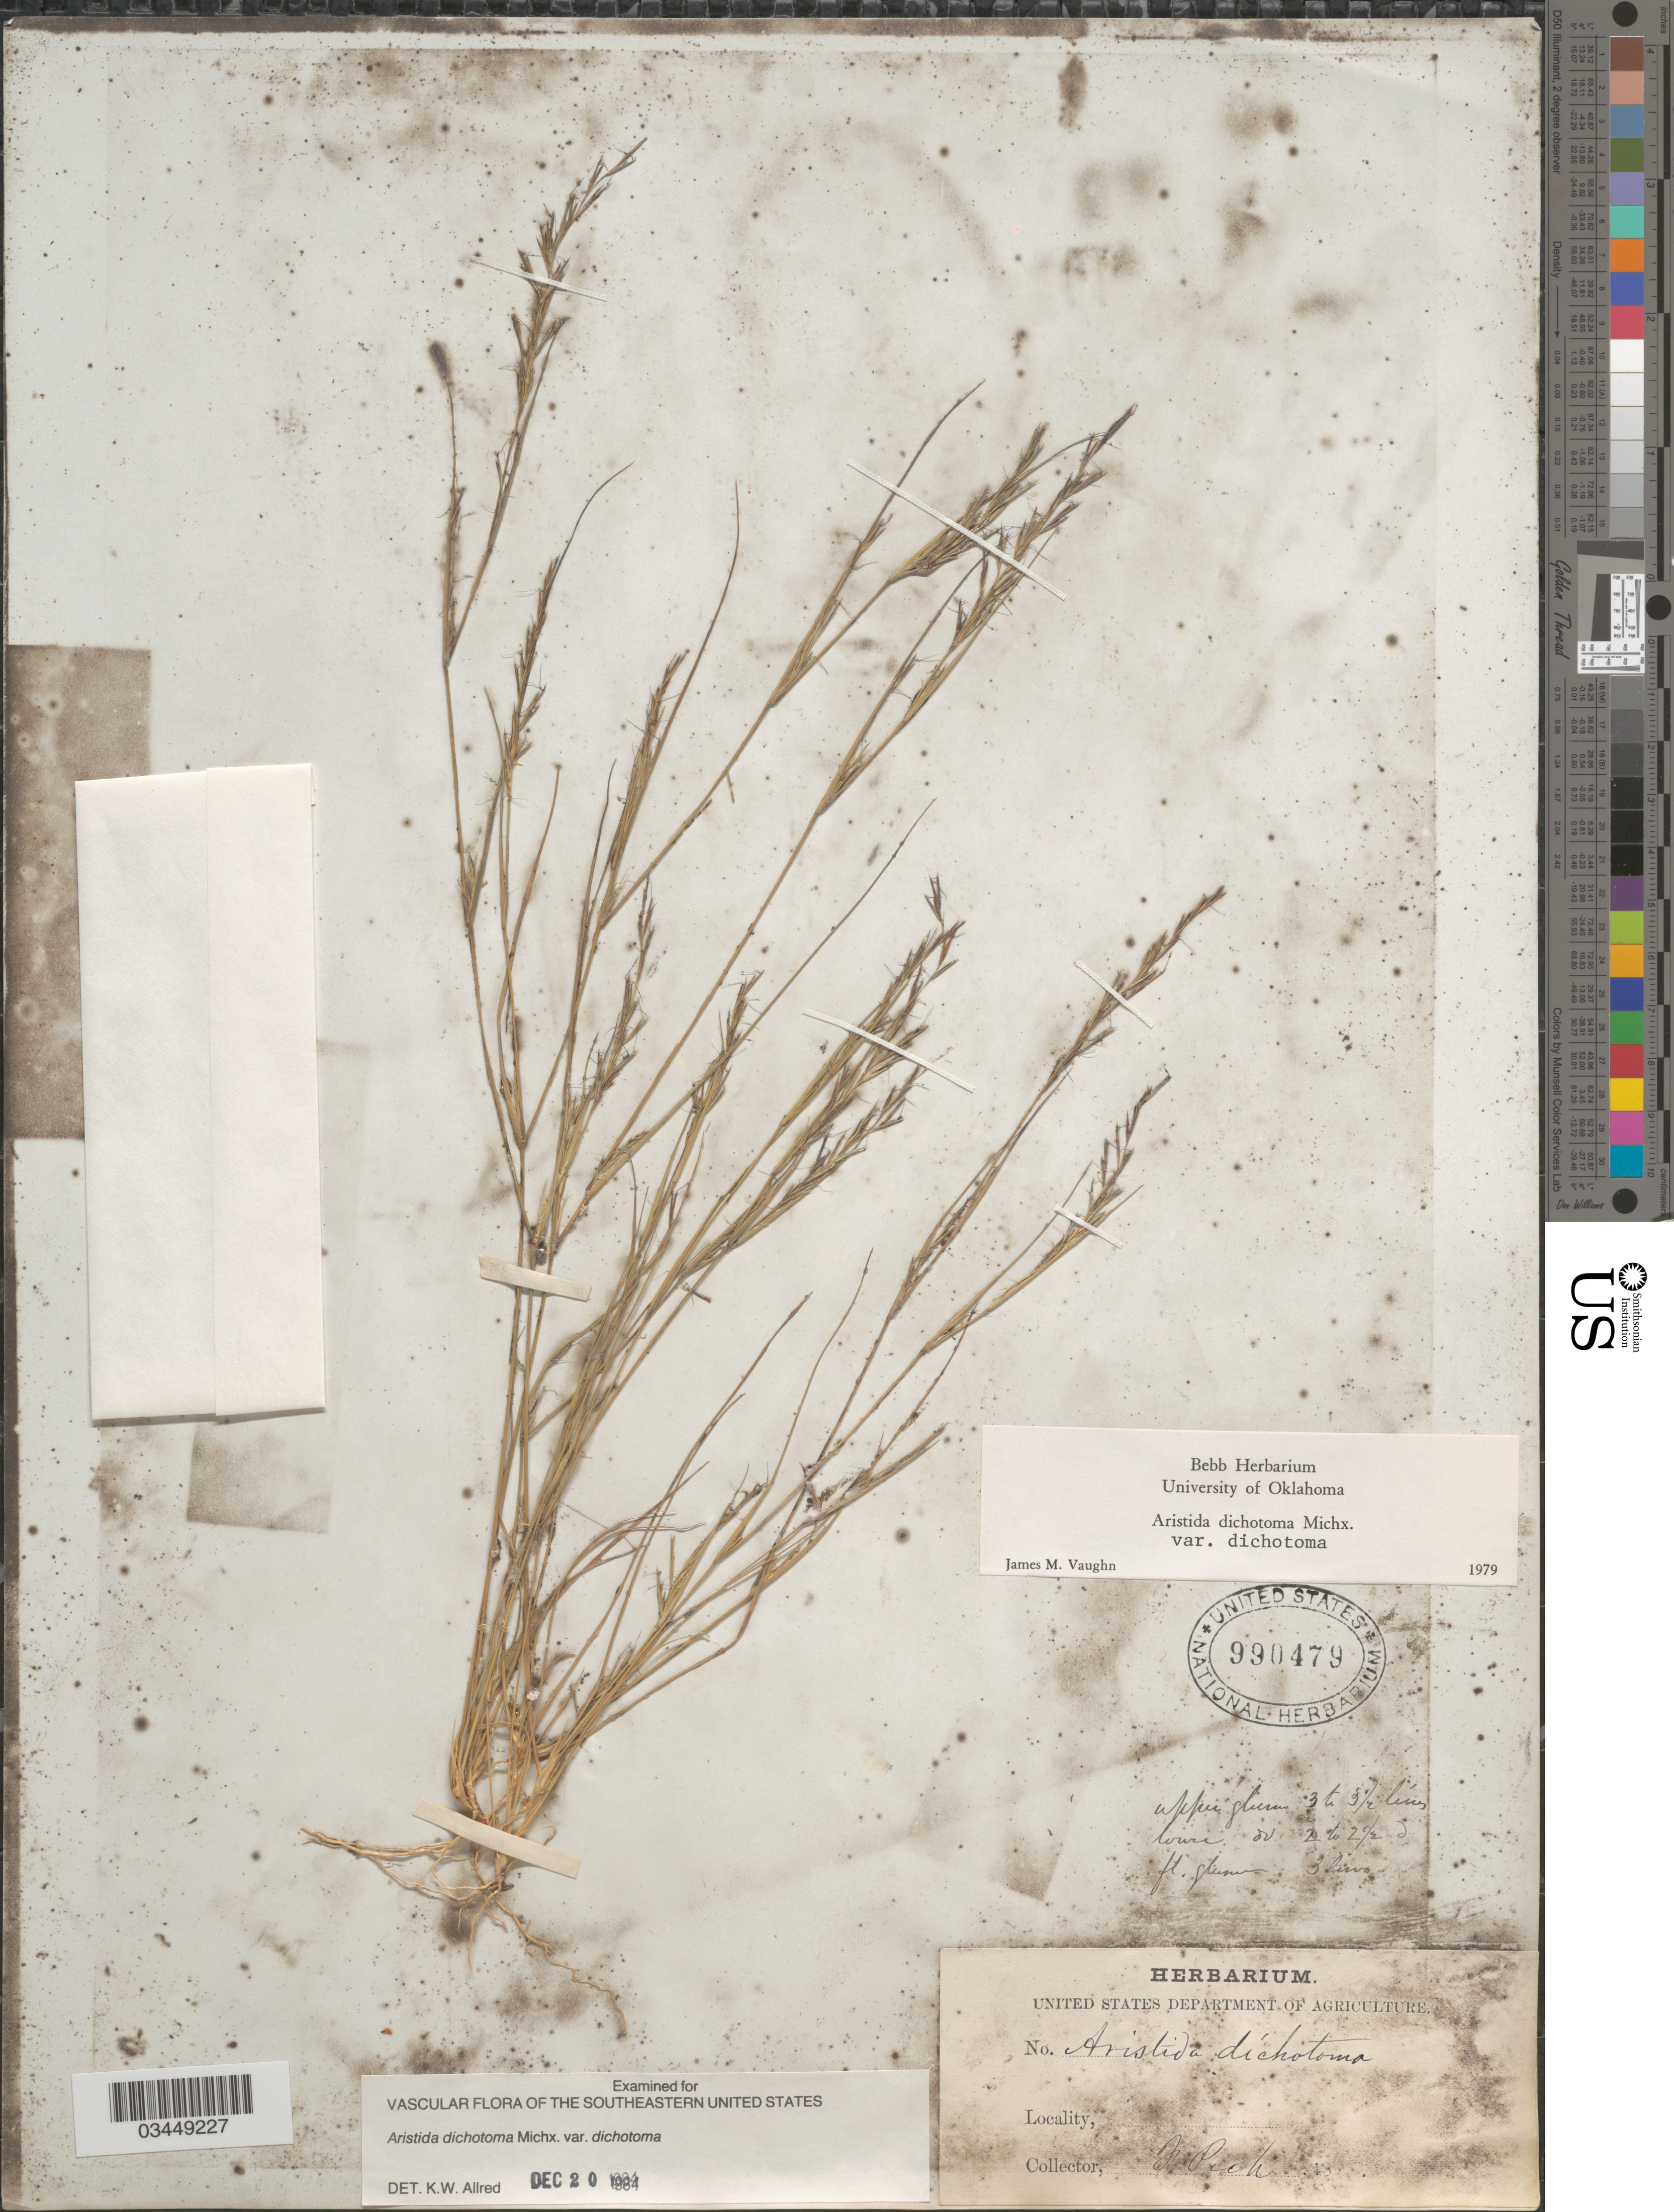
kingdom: Plantae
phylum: Tracheophyta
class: Liliopsida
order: Poales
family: Poaceae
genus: Aristida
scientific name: Aristida dichotoma var. dichotoma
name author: Michx.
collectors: J. Pech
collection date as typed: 18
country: United States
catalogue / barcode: US 990479